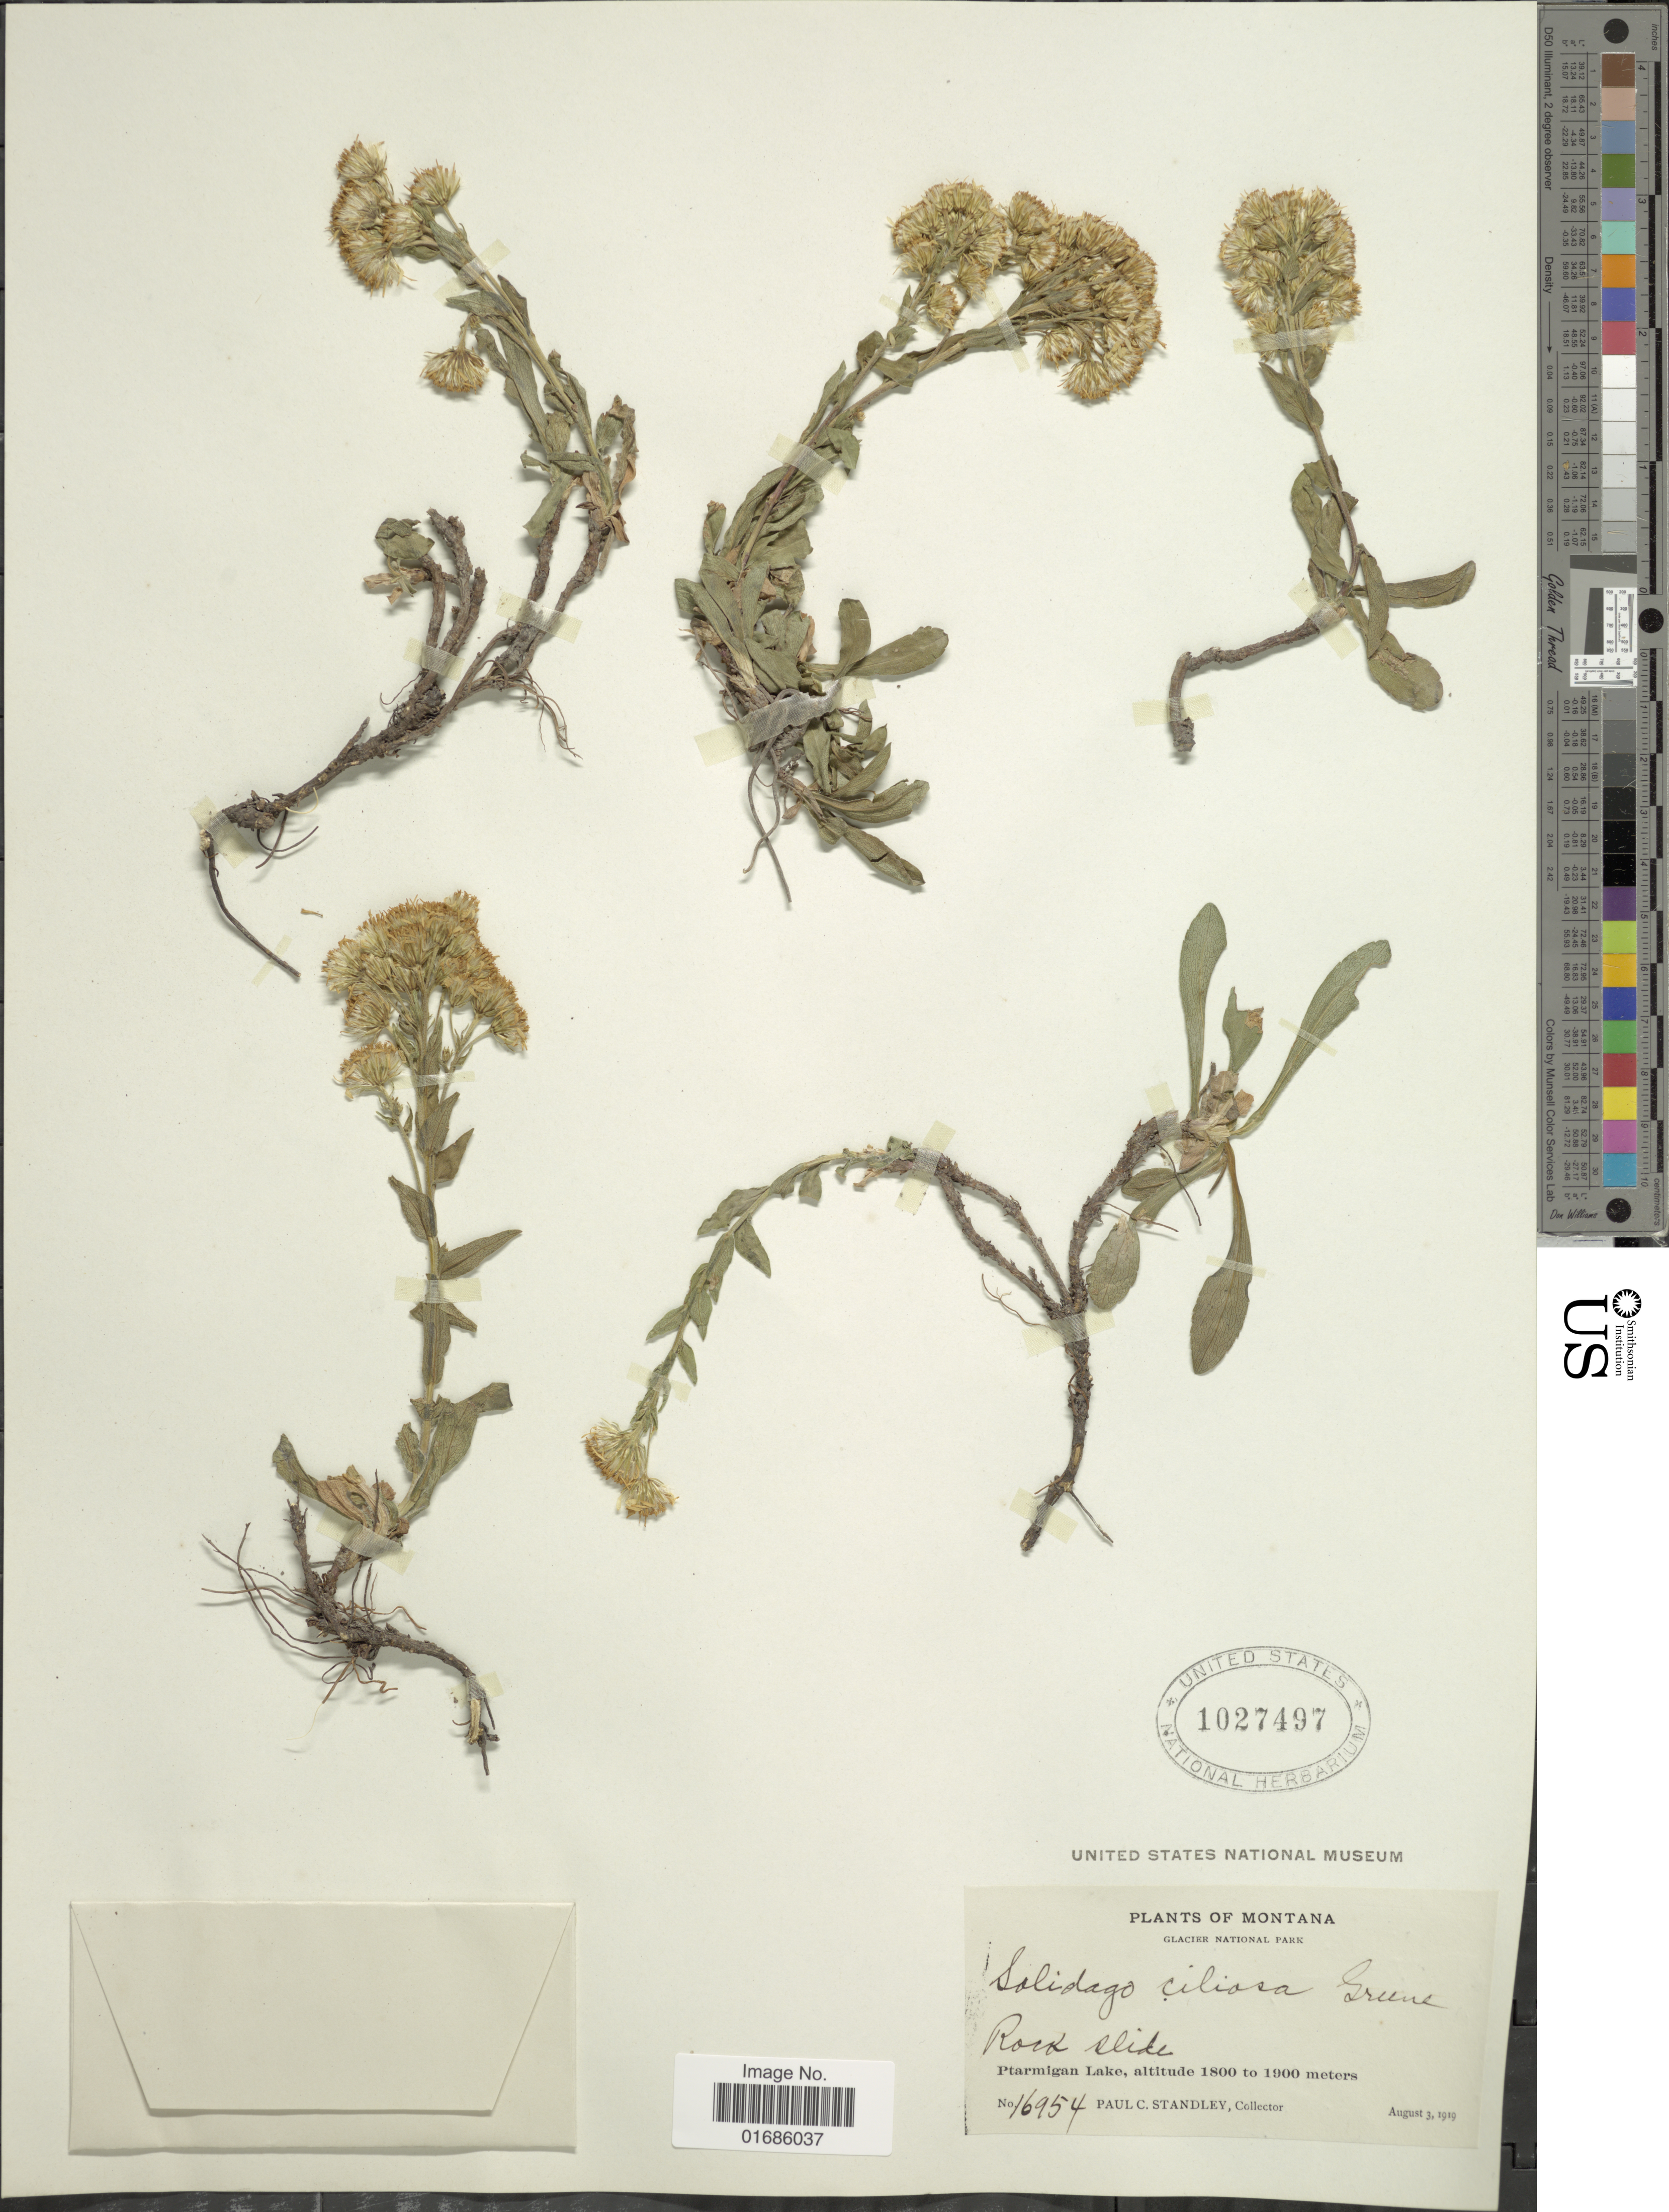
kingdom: Plantae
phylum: Tracheophyta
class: Magnoliopsida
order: Asterales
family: Asteraceae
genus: Solidago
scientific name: Solidago ciliosa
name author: Greene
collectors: P. C. Standley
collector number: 16954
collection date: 1919-08-03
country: United States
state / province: Montana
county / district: Glacier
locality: Glacier National Park, Ptarmigan Lake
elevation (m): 1800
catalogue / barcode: US 1027497